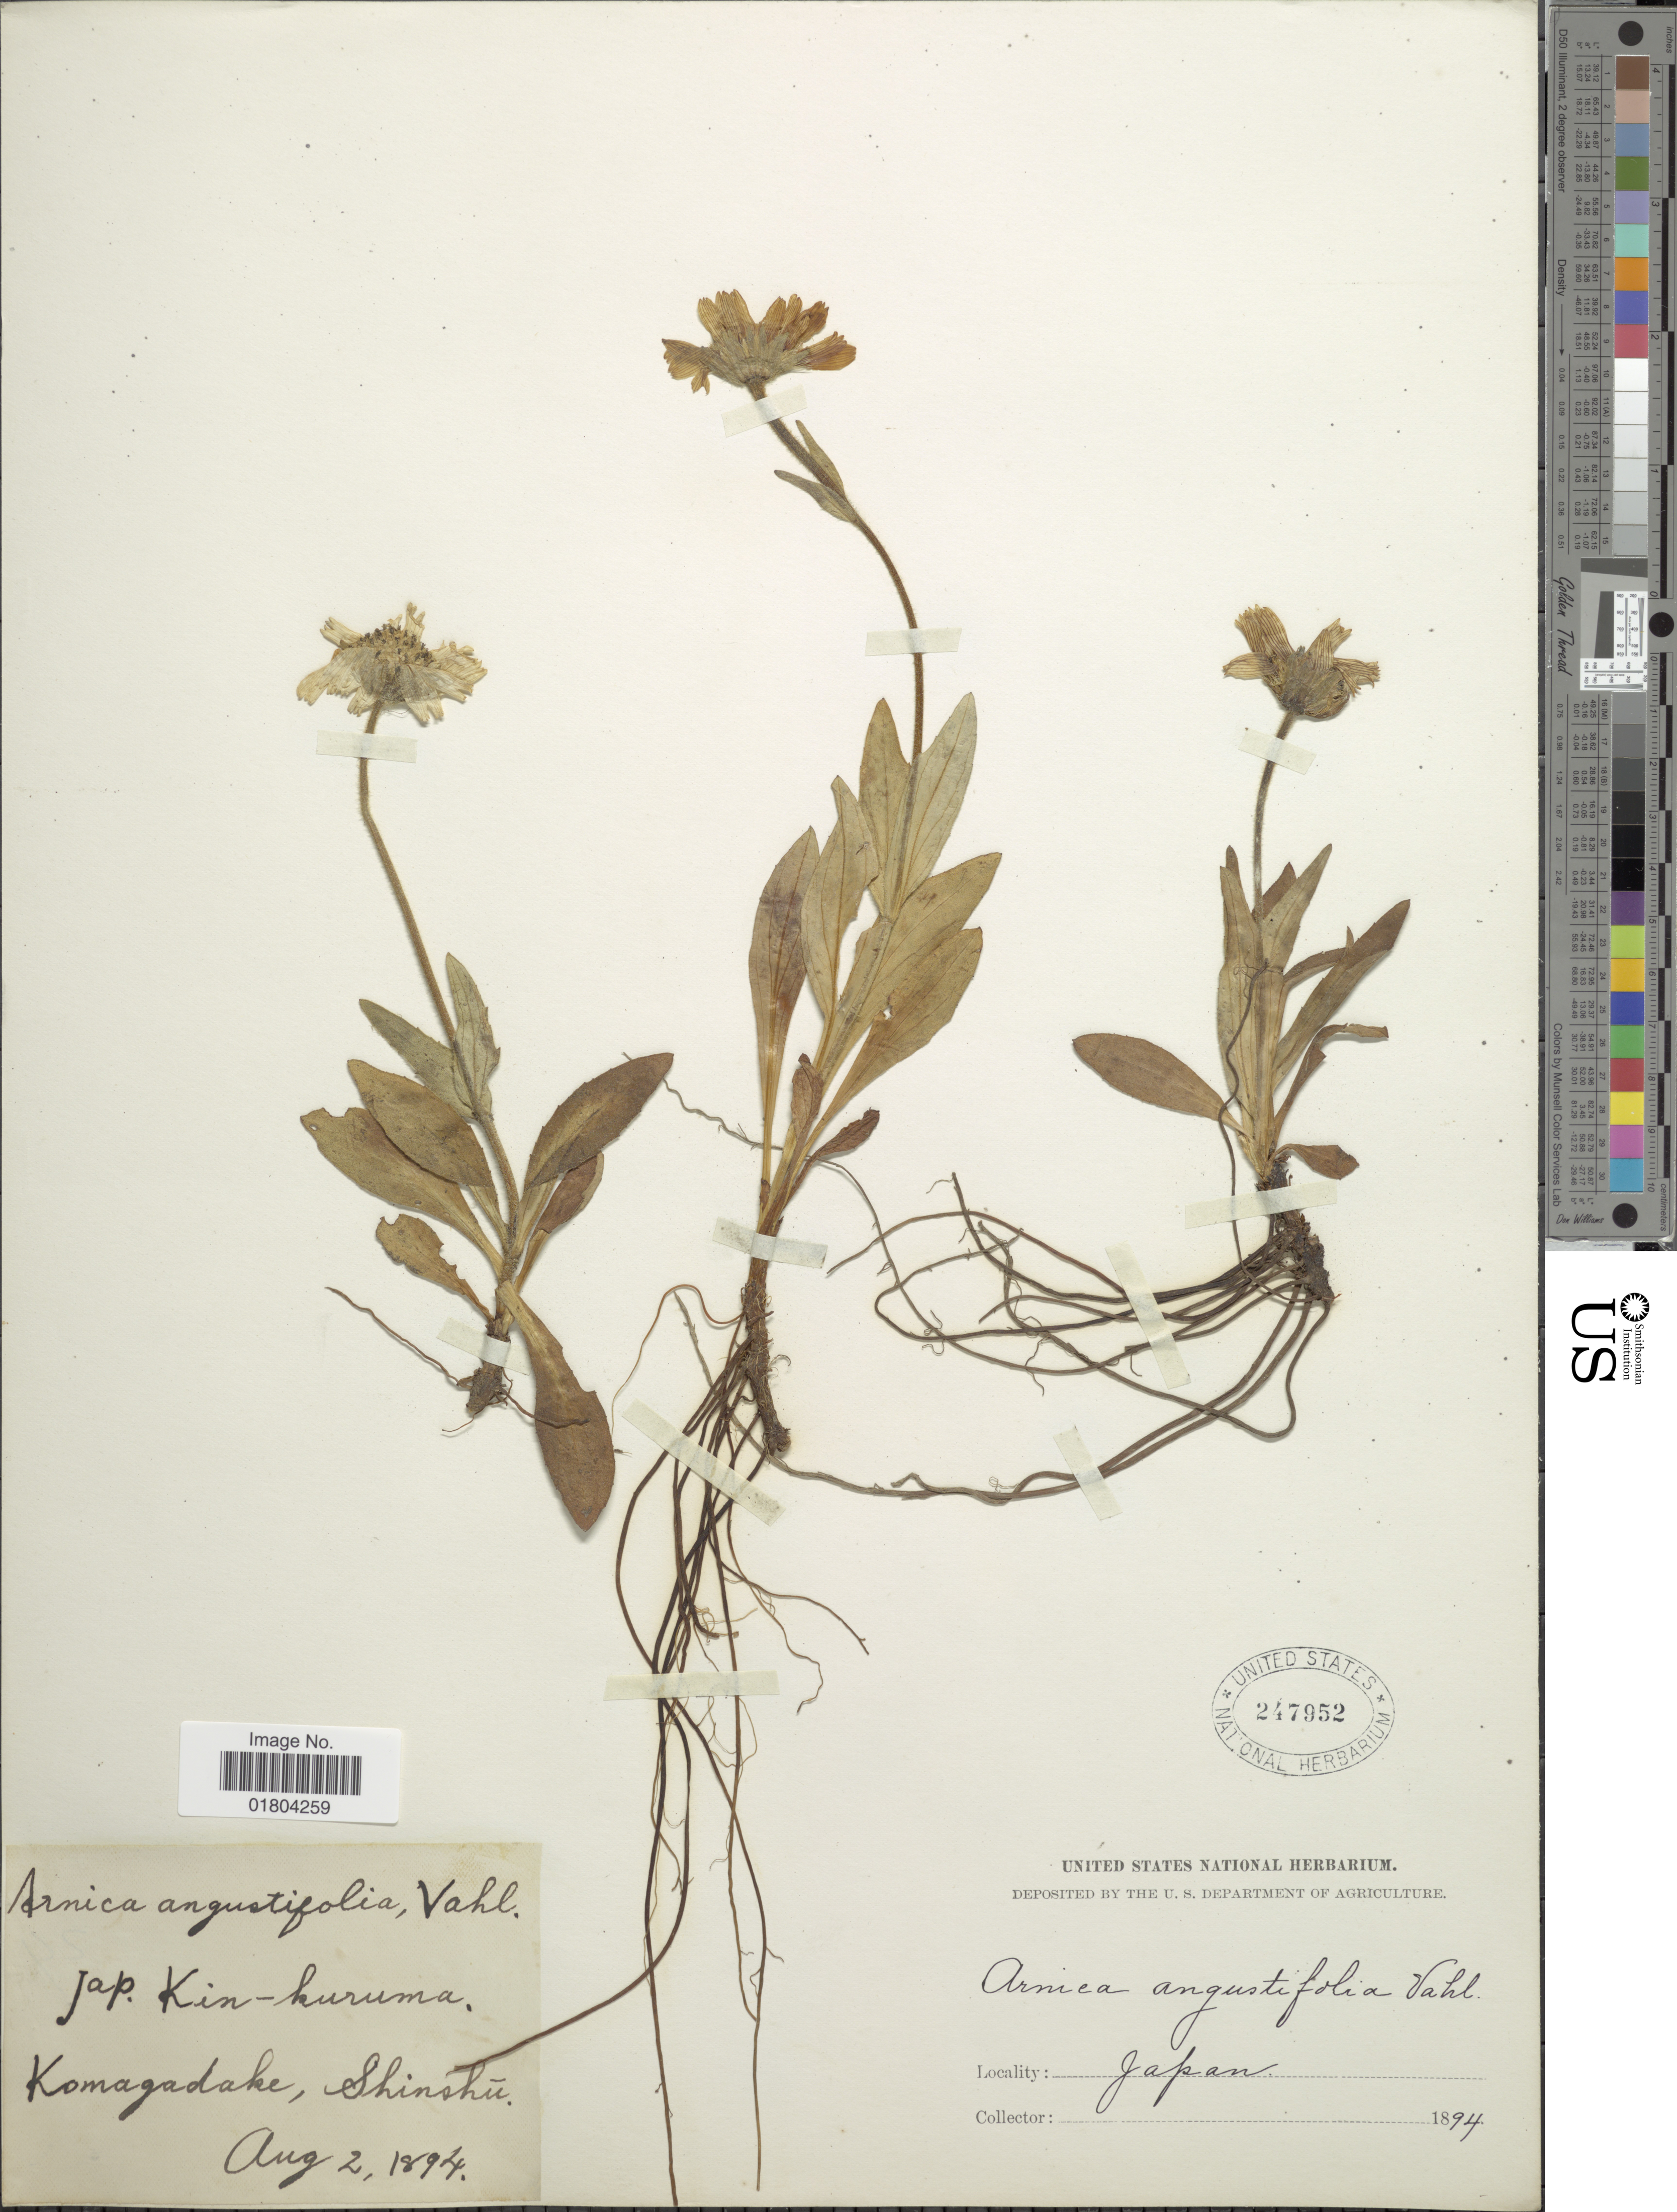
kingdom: Plantae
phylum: Tracheophyta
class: Magnoliopsida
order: Asterales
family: Asteraceae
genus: Arnica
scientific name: Arnica angustifolia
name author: Vahl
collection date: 1894-08-02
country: Japan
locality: Kin-kuruma, Komagadake, Shinshü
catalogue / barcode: US 247952